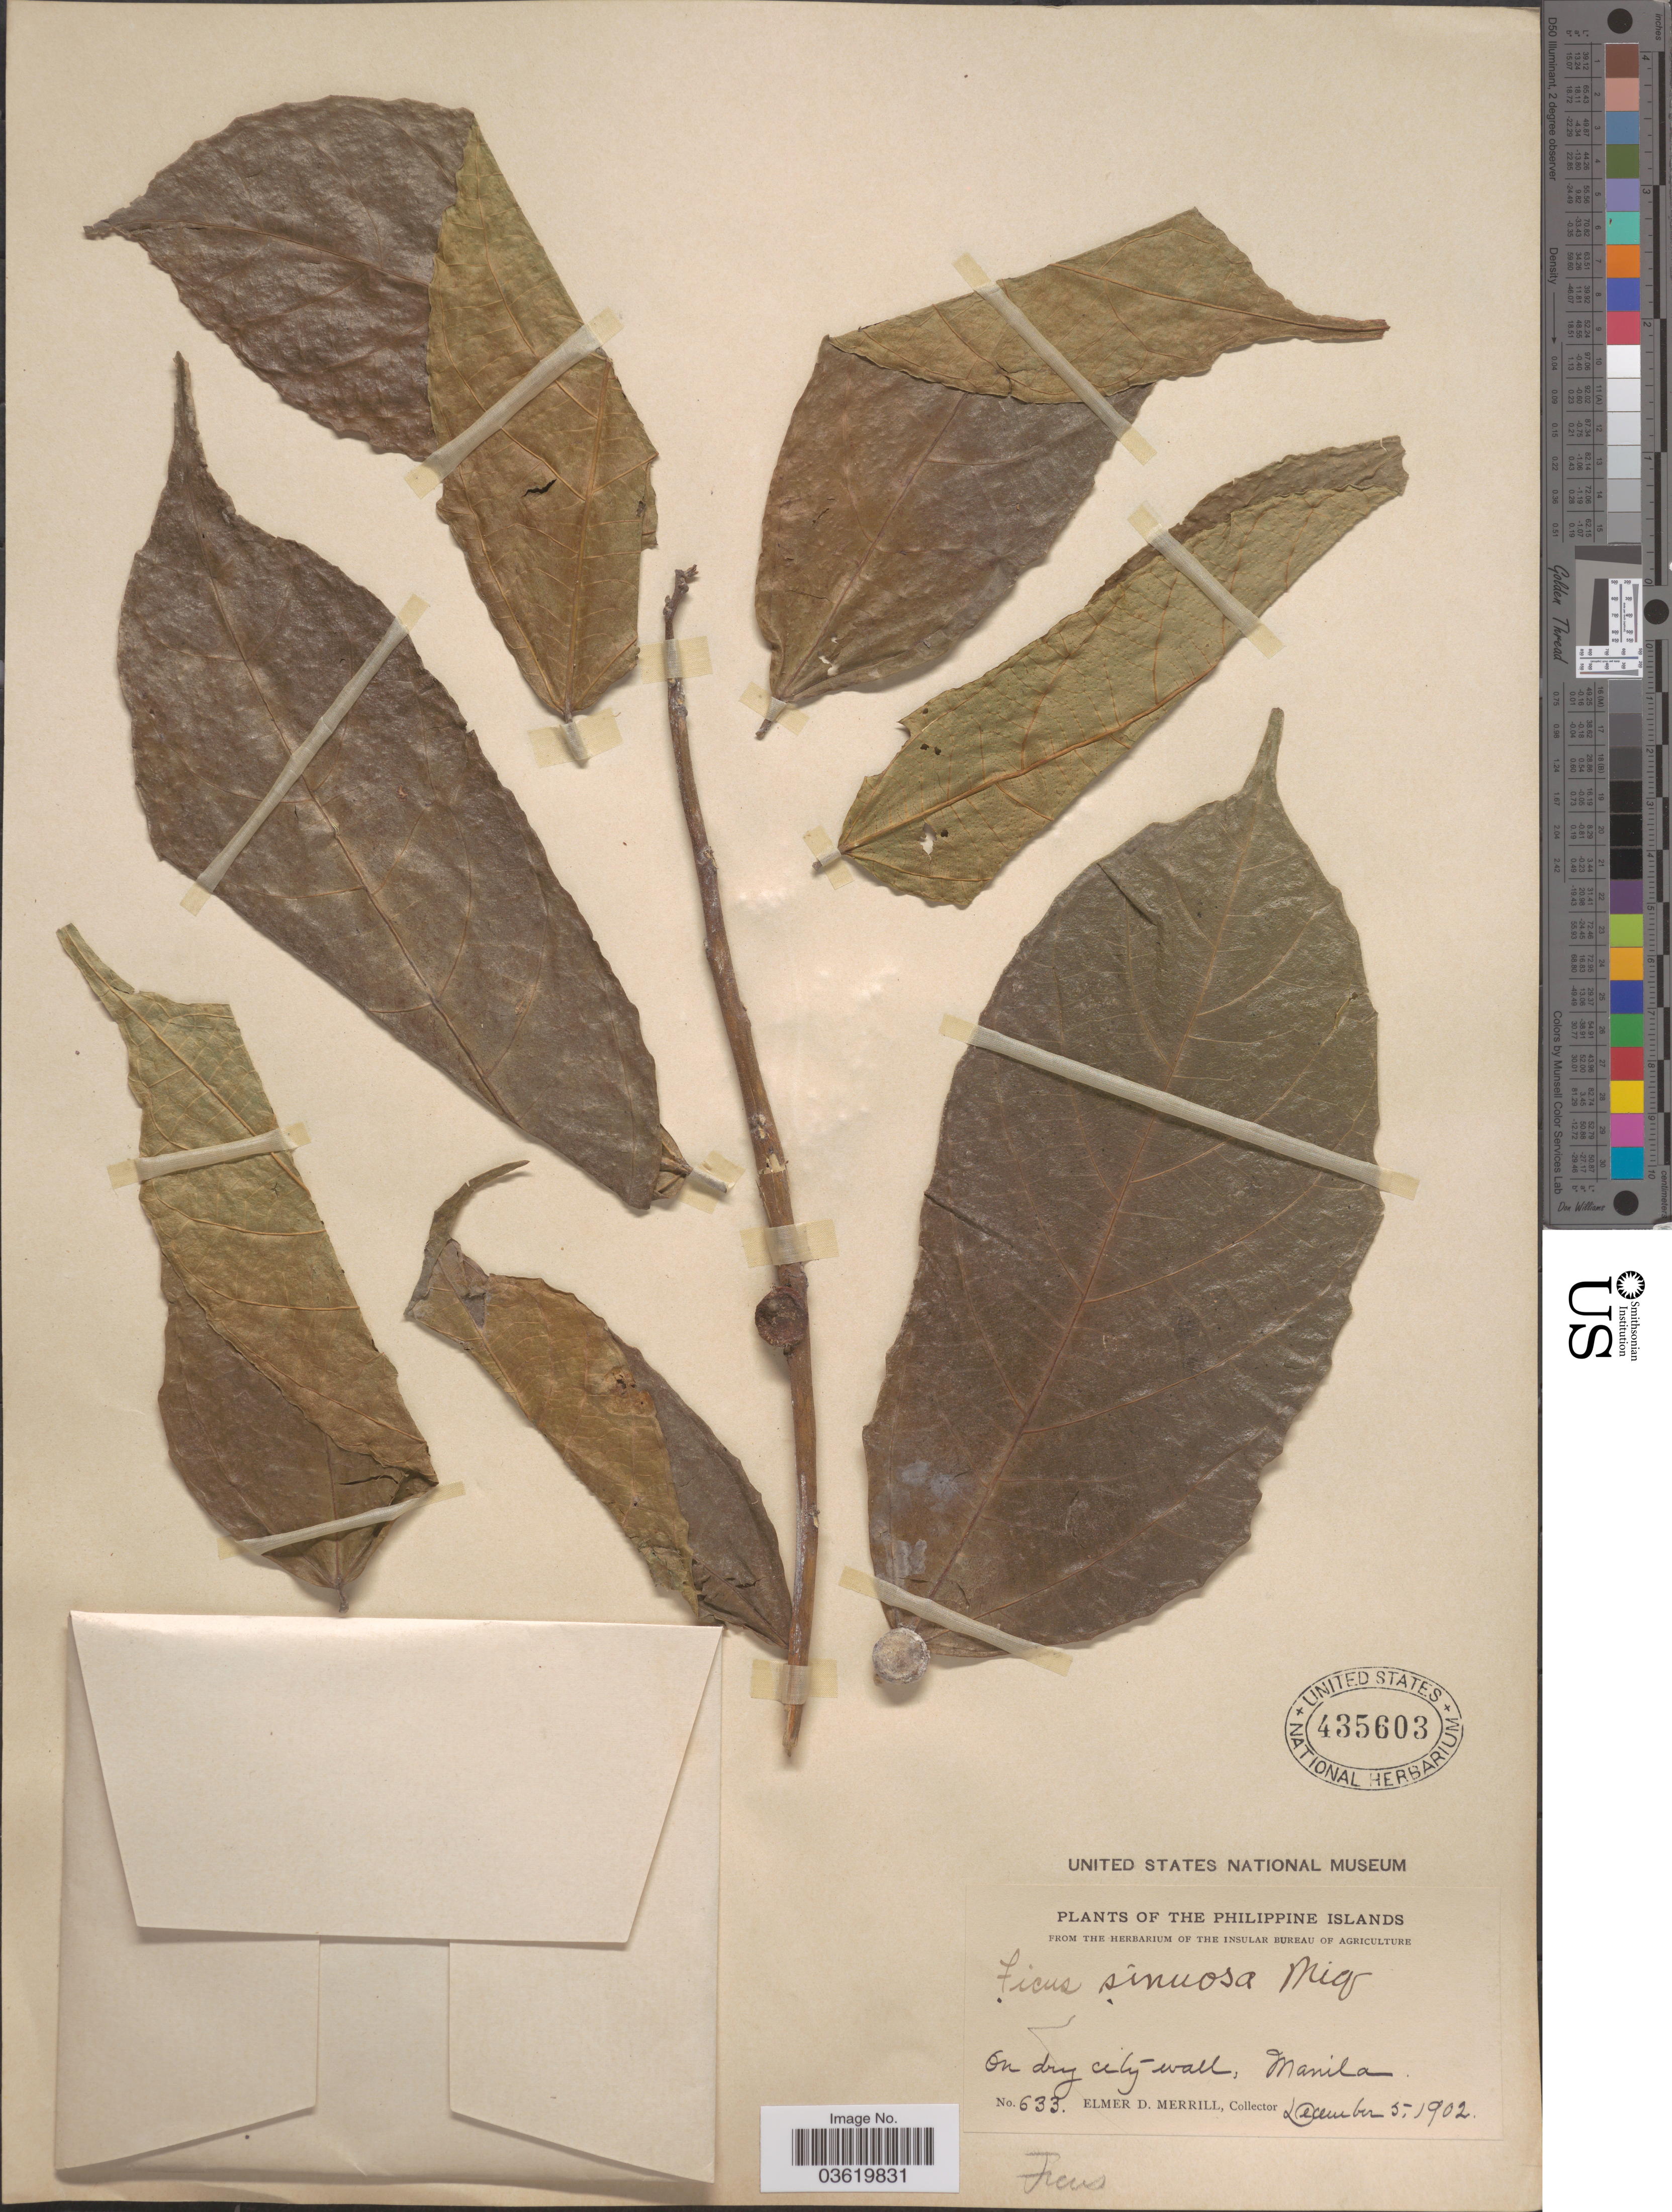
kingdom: Plantae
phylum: Tracheophyta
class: Magnoliopsida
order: Rosales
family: Moraceae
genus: Ficus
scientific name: Ficus ulmifolia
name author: Lam.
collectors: E. D. Merrill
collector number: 633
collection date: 1902-12-05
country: Philippines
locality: Philippine Islands. Manila.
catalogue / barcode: US 435603